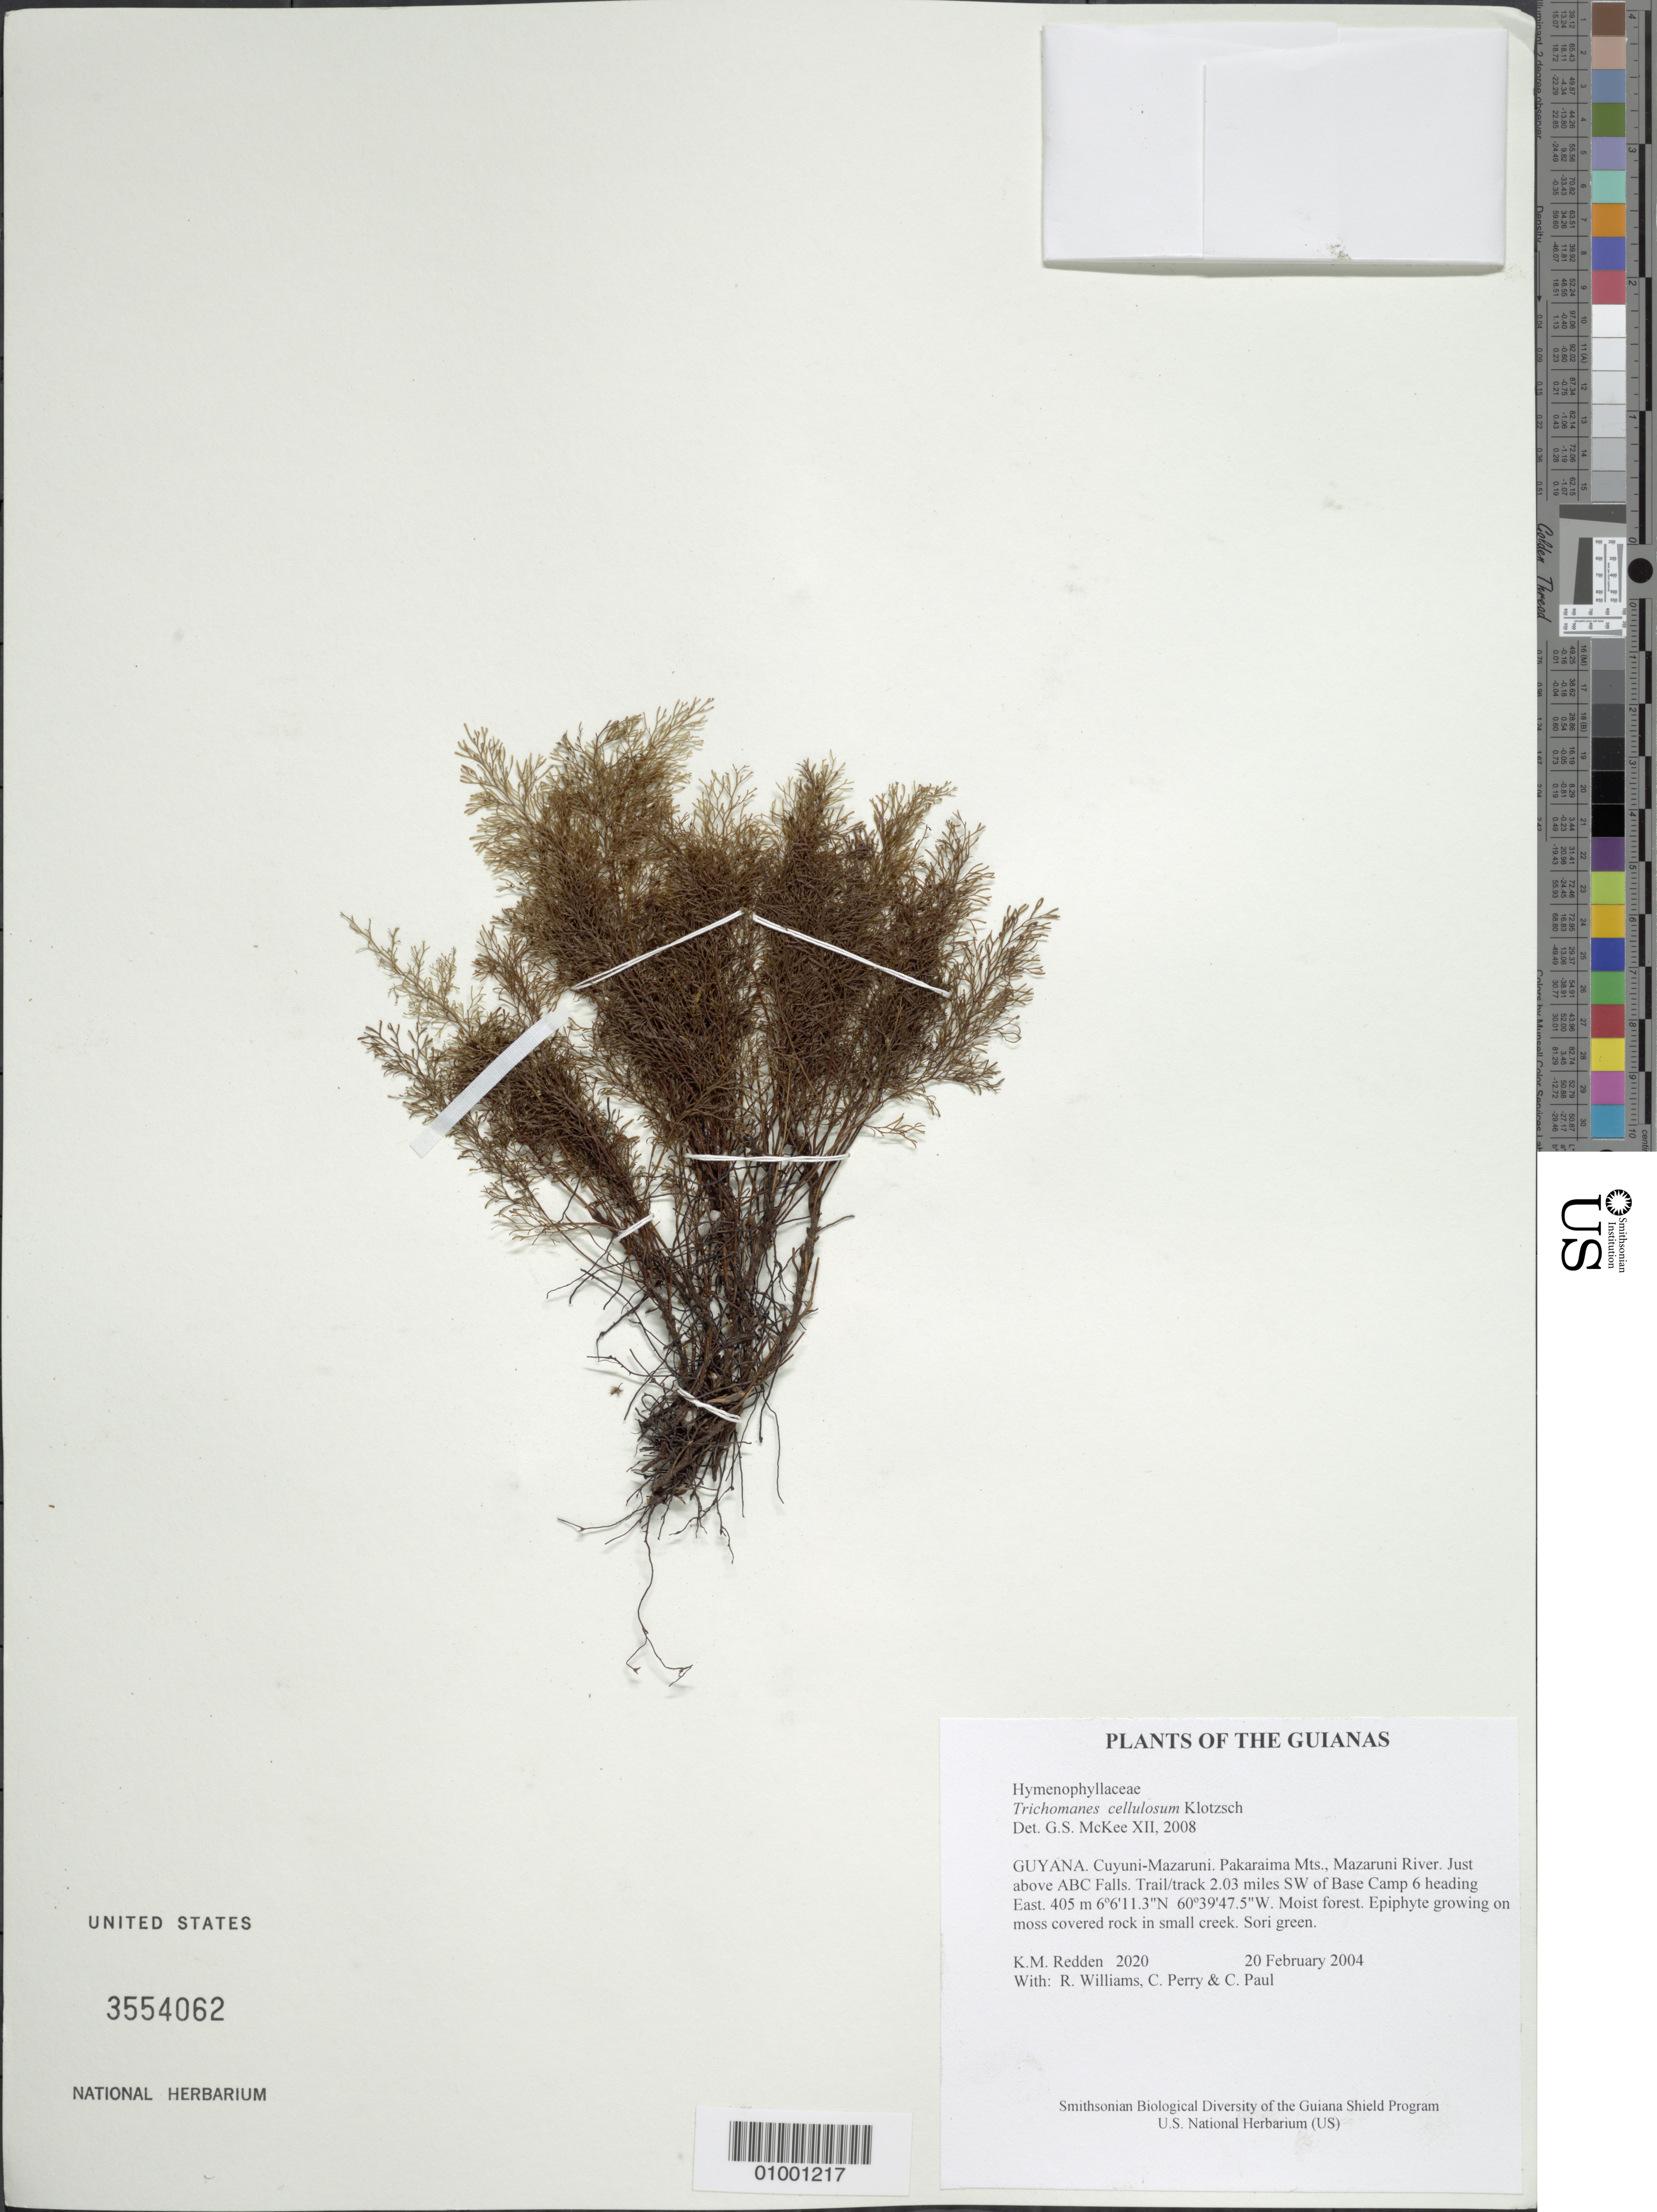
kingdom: Plantae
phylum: Tracheophyta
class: Polypodiopsida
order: Hymenophyllales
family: Hymenophyllaceae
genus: Abrodictyum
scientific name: Abrodictyum cellulosum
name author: (Klotzsch) Ebihara & Dubuisson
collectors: K. M. Redden, R. Williams, C. Perry & C. Paul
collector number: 2020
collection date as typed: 20 February 2004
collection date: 2004-02-20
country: Guyana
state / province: Cuyuni-Mazaruni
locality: Pakaraima Mts., Mazaruni River. Just above ABC Falls. Trail/track 2.03 miles SW of Base Camp 6 heading East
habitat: Moist forest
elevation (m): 405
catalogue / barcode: US 3554062